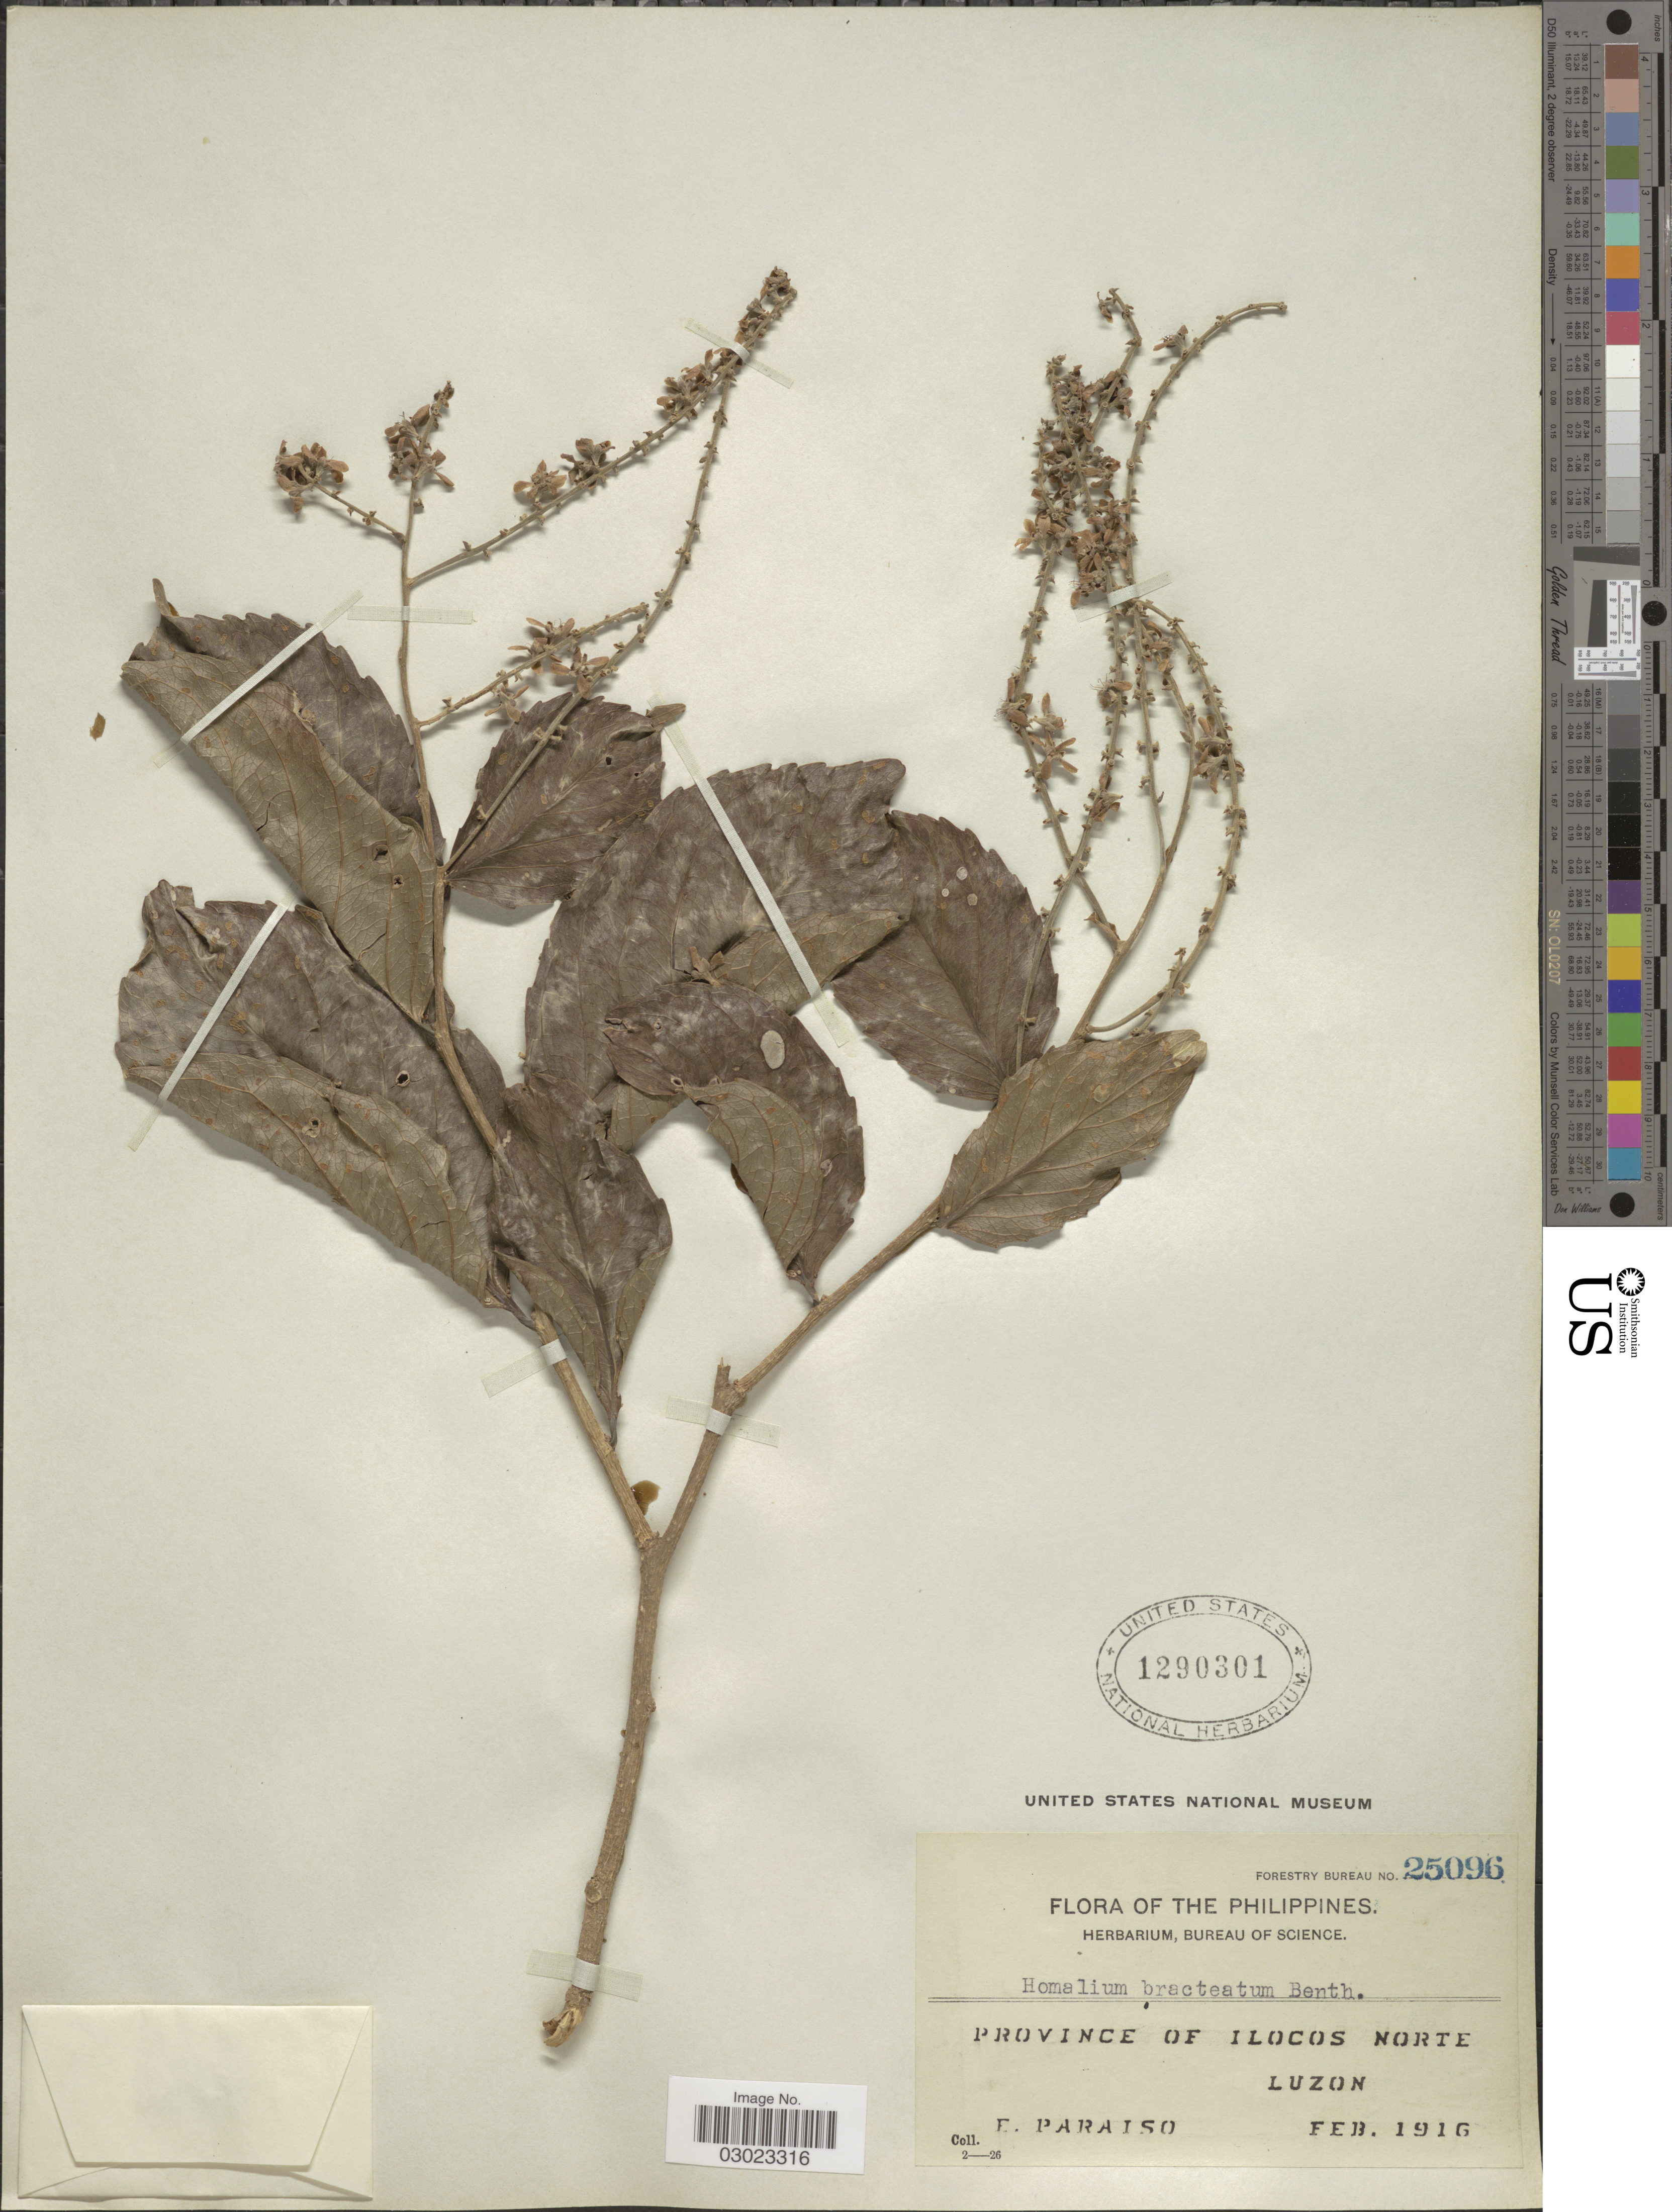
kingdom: Plantae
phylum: Tracheophyta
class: Magnoliopsida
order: Malpighiales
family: Salicaceae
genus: Homalium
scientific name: Homalium bracteatum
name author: Benth.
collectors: E. Paraiso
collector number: Forestry Bureau 25096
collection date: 1916-02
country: Philippines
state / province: Ilocos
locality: Province of Ilocos Norte Luzon.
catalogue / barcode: US 1290301